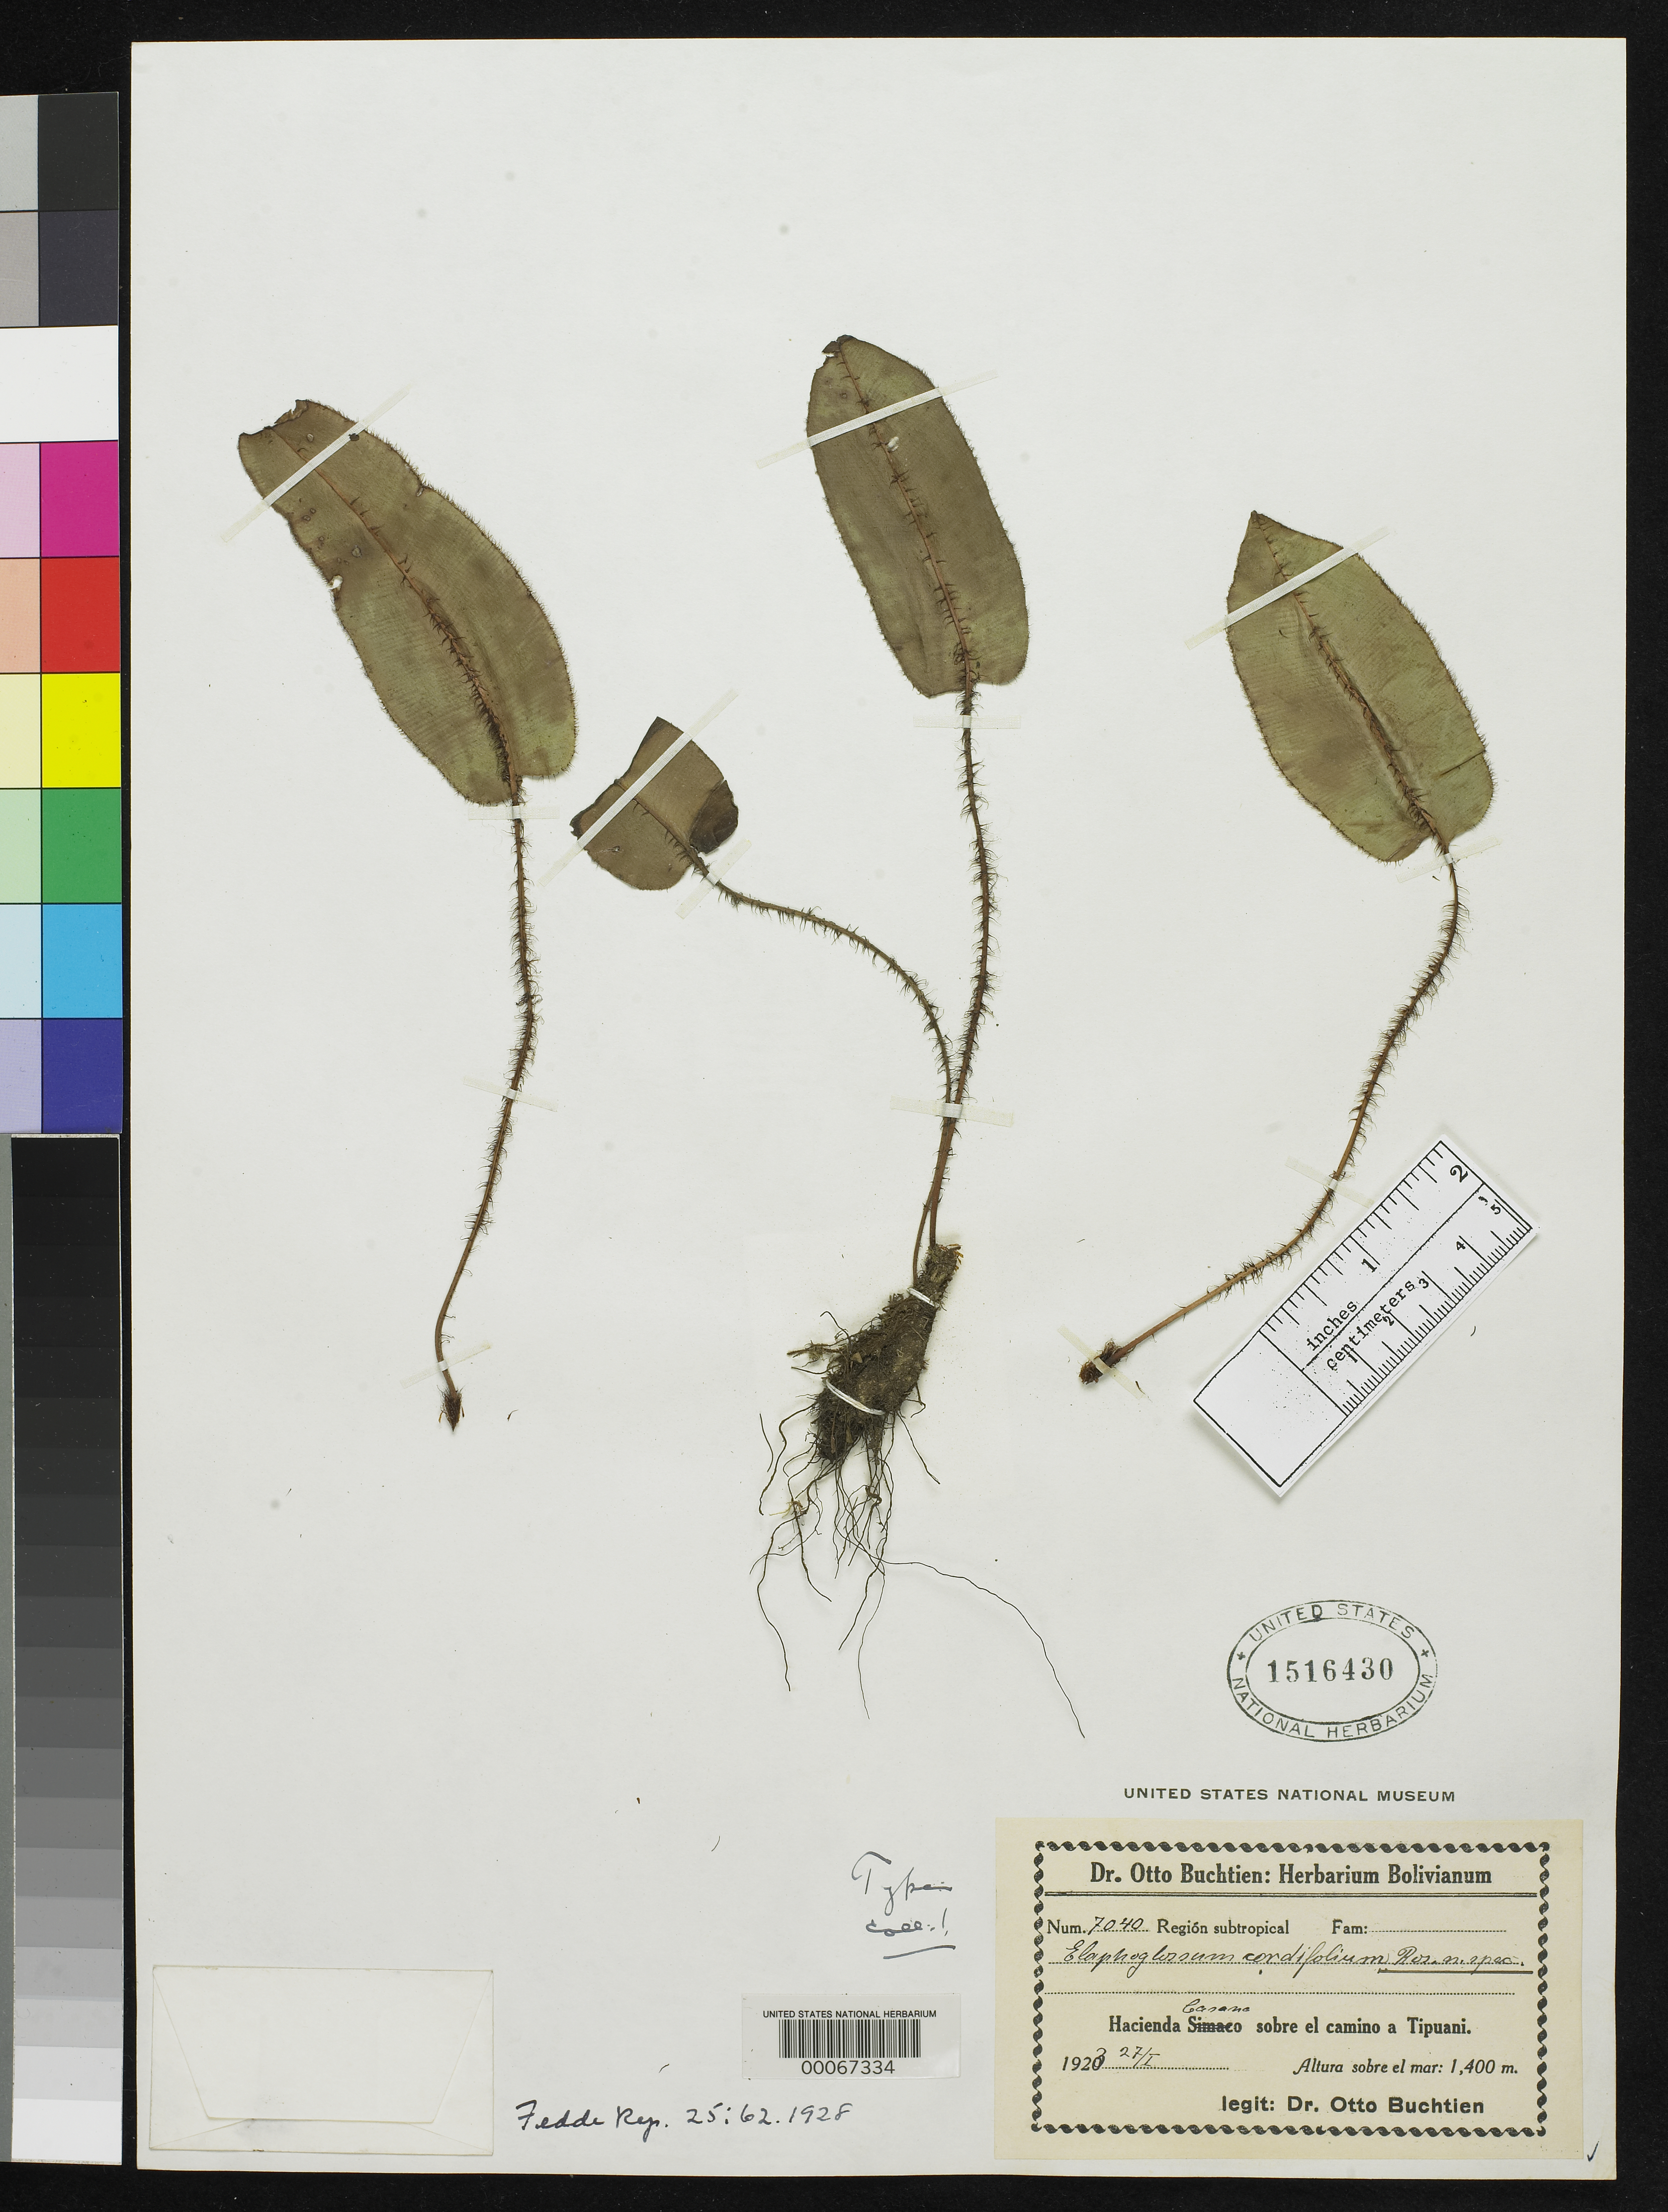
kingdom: Plantae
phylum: Tracheophyta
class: Polypodiopsida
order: Polypodiales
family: Dryopteridaceae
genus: Elaphoglossum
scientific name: Elaphoglossum cordifolium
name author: Rosenst.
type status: Isotype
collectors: O. Buchtien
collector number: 7040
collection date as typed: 27 Jan 1923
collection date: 1923-01-27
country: Bolivia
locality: Casana supra Tipuani.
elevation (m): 1400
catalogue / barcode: US 1516430